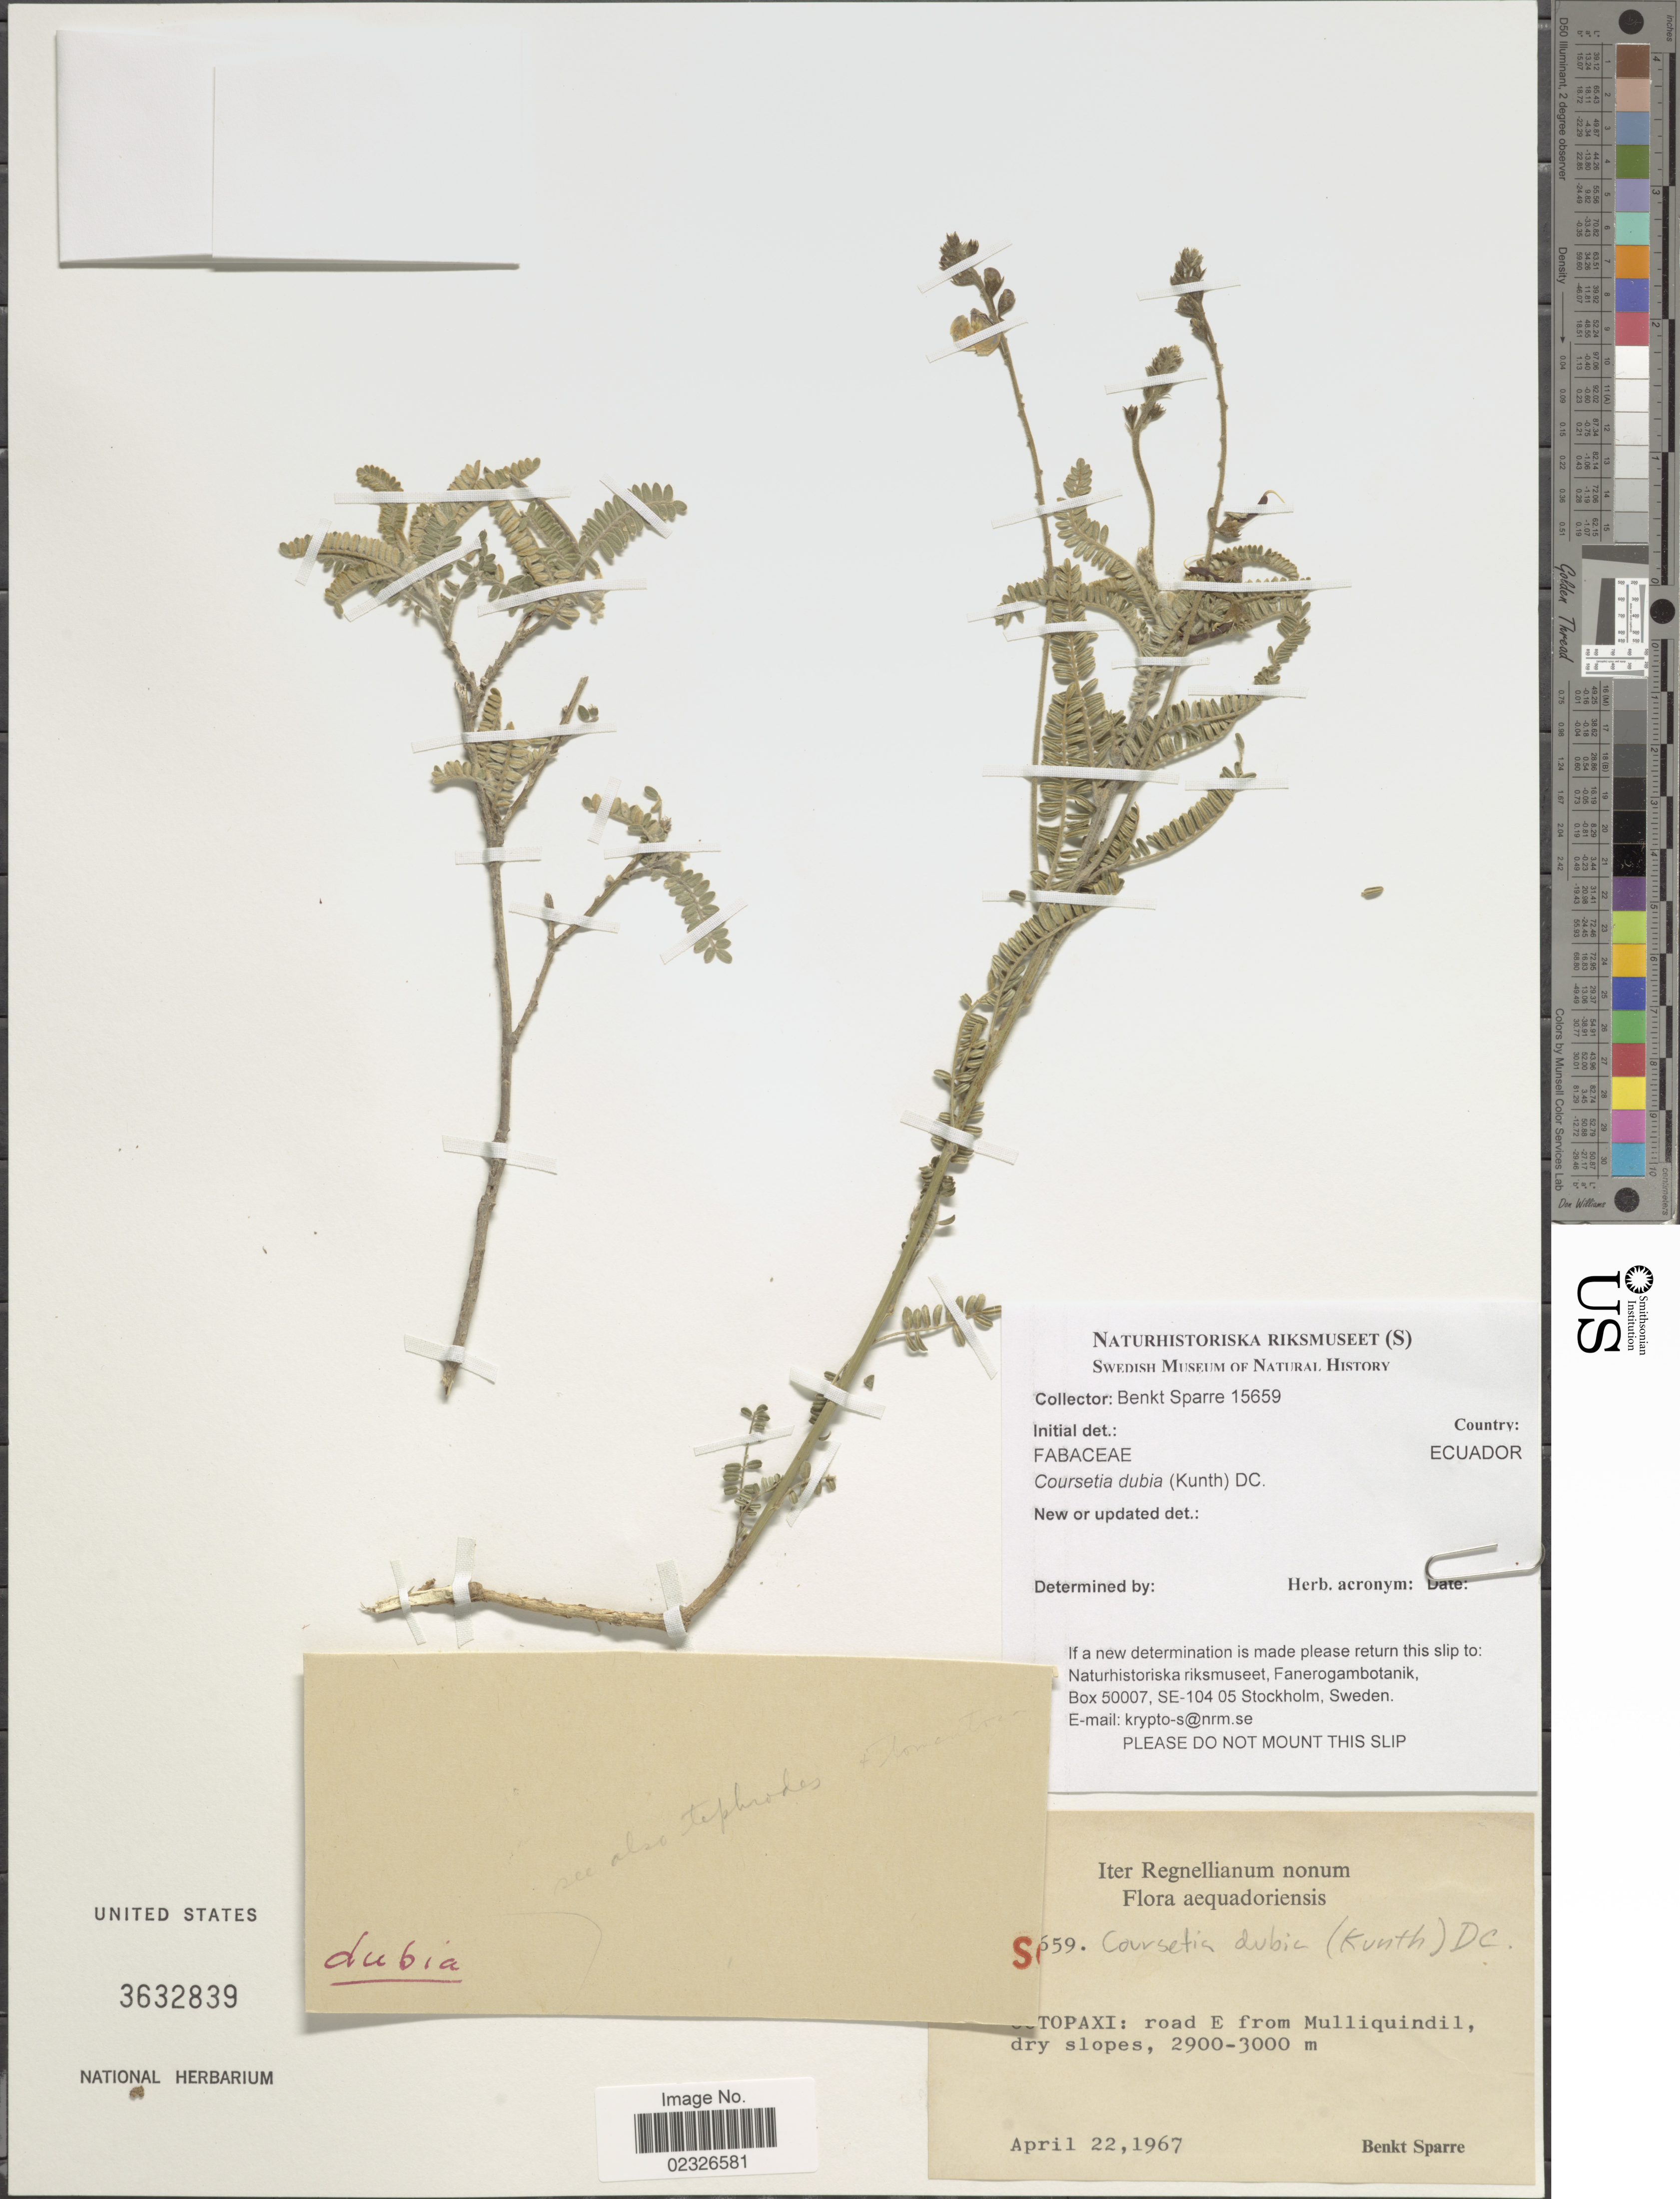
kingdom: Plantae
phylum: Tracheophyta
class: Magnoliopsida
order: Fabales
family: Fabaceae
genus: Coursetia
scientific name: Coursetia dubia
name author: (Kunth) DC.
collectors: B. Sparre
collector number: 15659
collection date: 1967-04-22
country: Ecuador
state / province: Cotopaxi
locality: Road E from Mulliquindil, dry slopes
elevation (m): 2900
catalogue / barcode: US 3632839